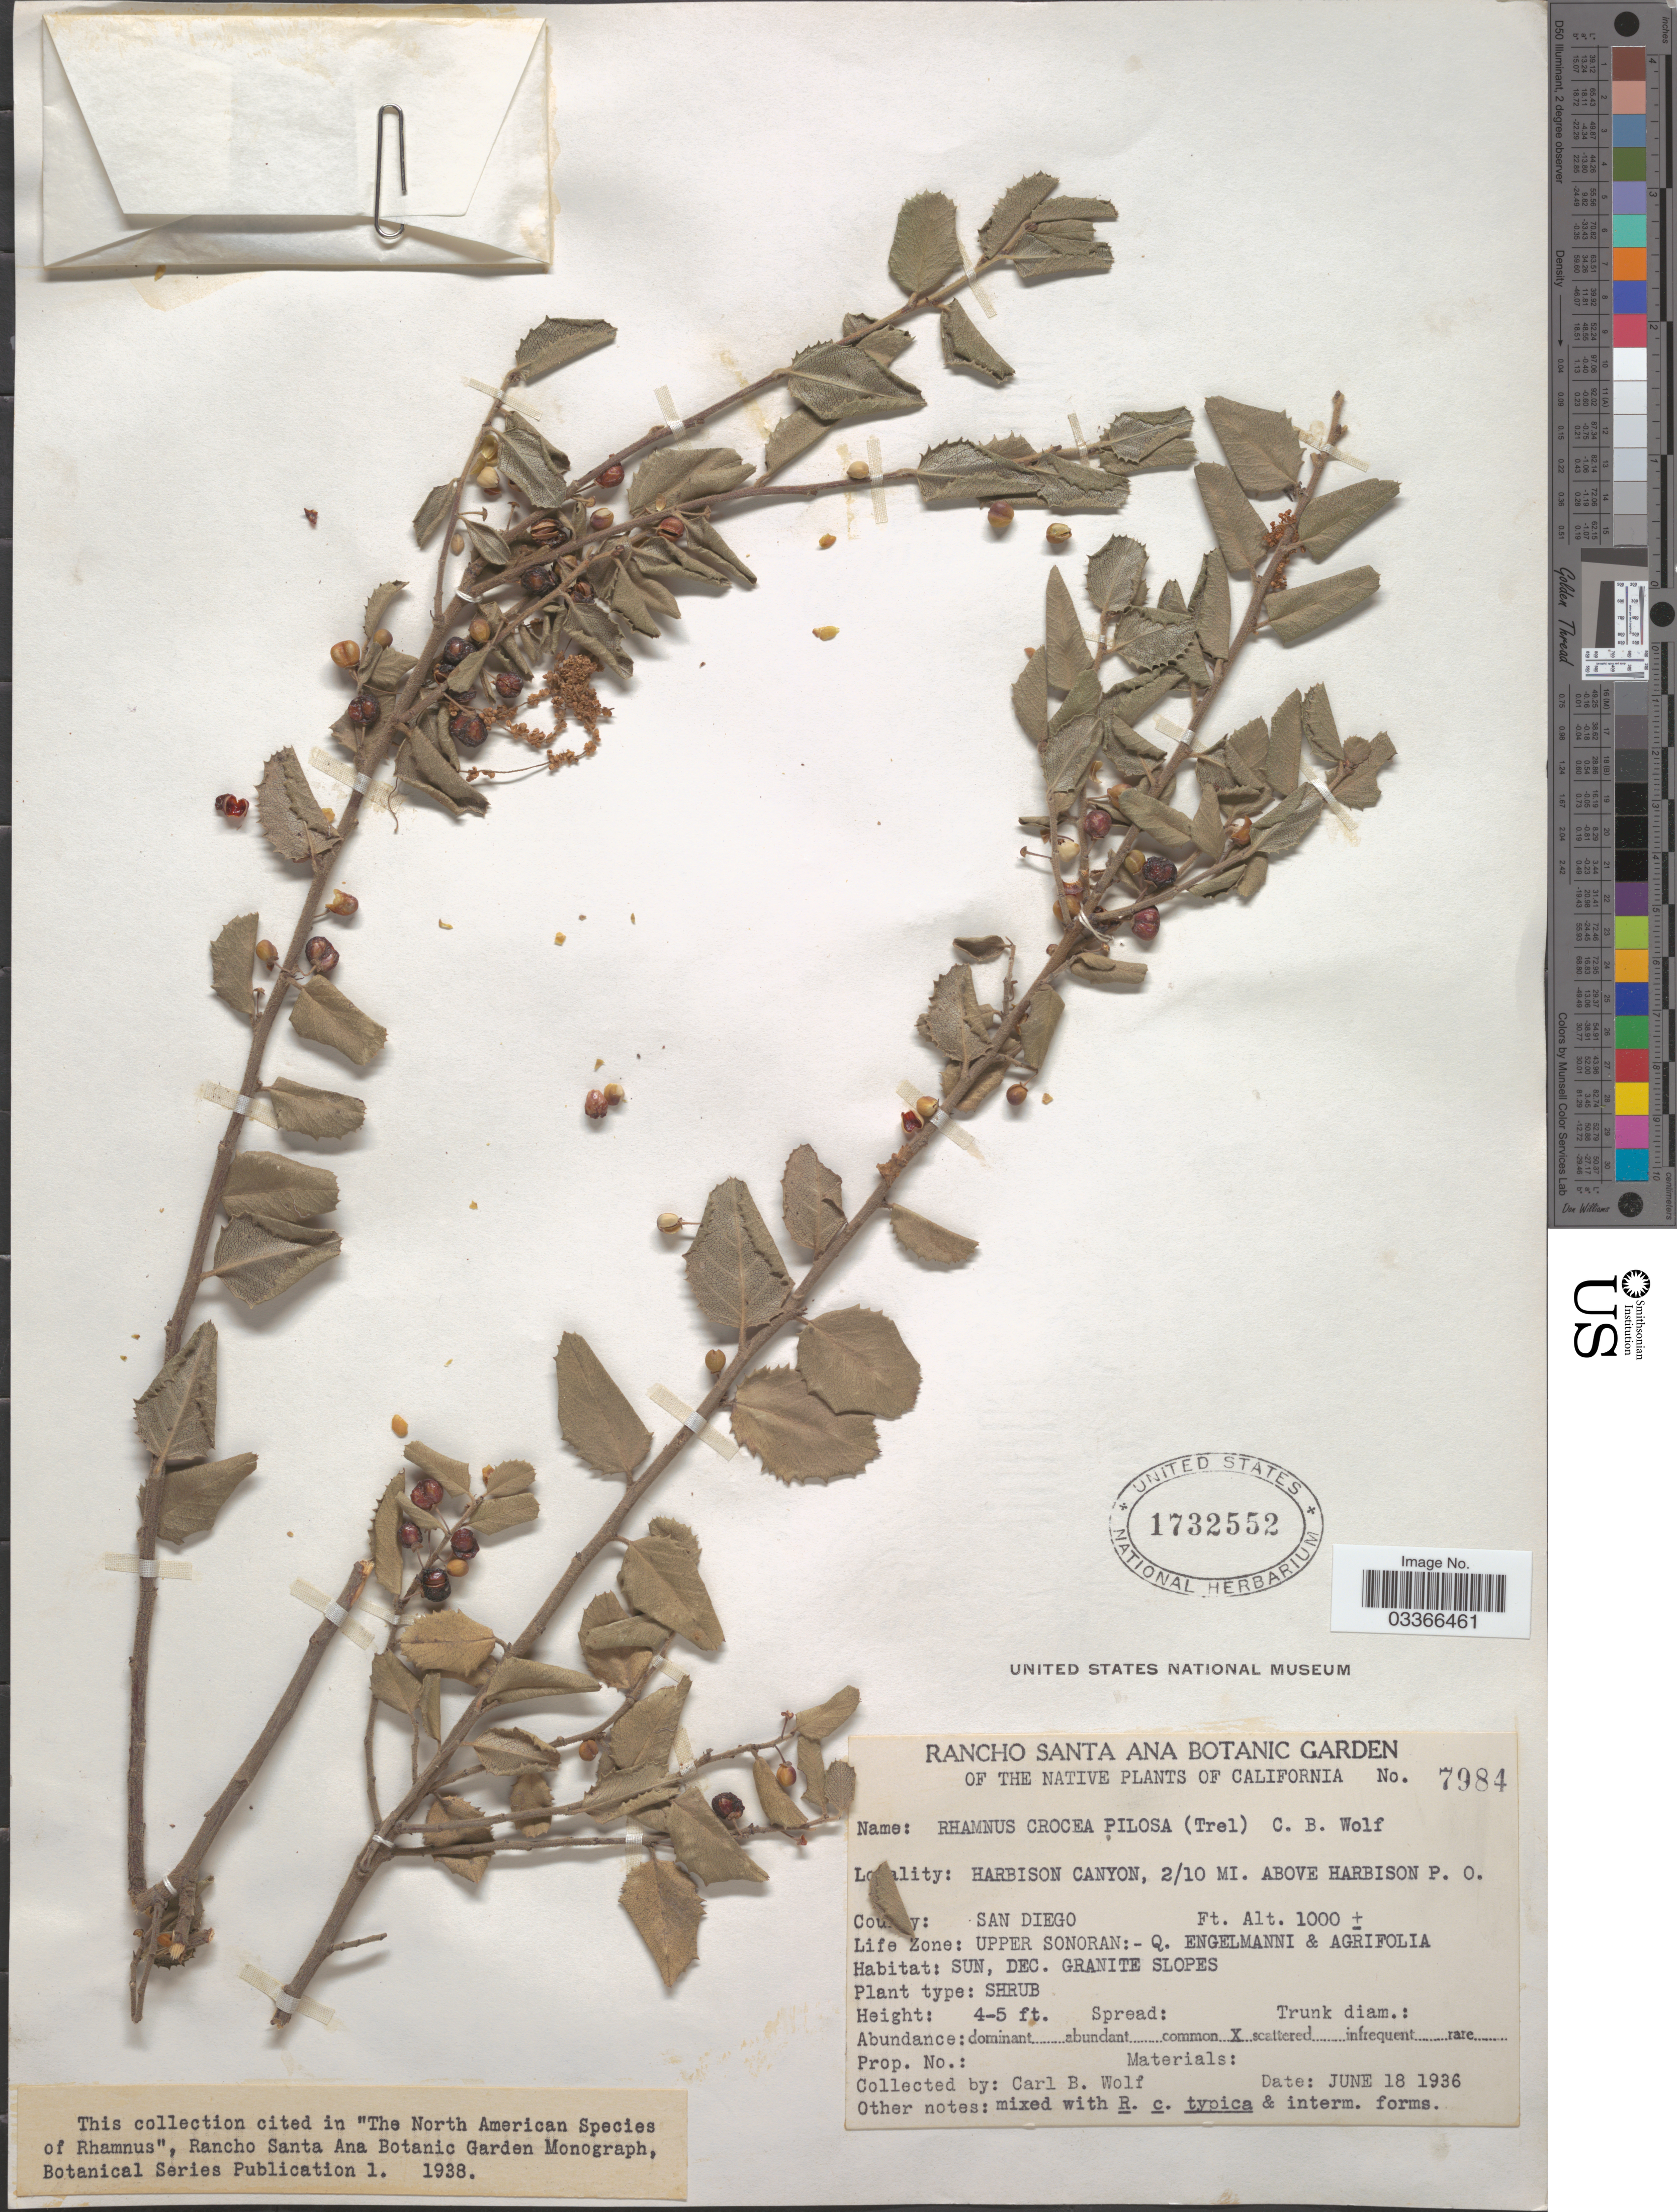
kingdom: Plantae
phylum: Tracheophyta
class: Magnoliopsida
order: Rosales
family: Rhamnaceae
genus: Rhamnus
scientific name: Rhamnus crocea var. pilosa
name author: Trel. ex Curran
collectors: C. B. Wolf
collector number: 7984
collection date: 1936-06-18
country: United States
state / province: California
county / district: San Diego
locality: Harbison Canyon, 2/10 mi. above Harbison P. O. County: San Diego. Life Zone: Upper Sonoran.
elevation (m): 305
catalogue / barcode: US 1732552